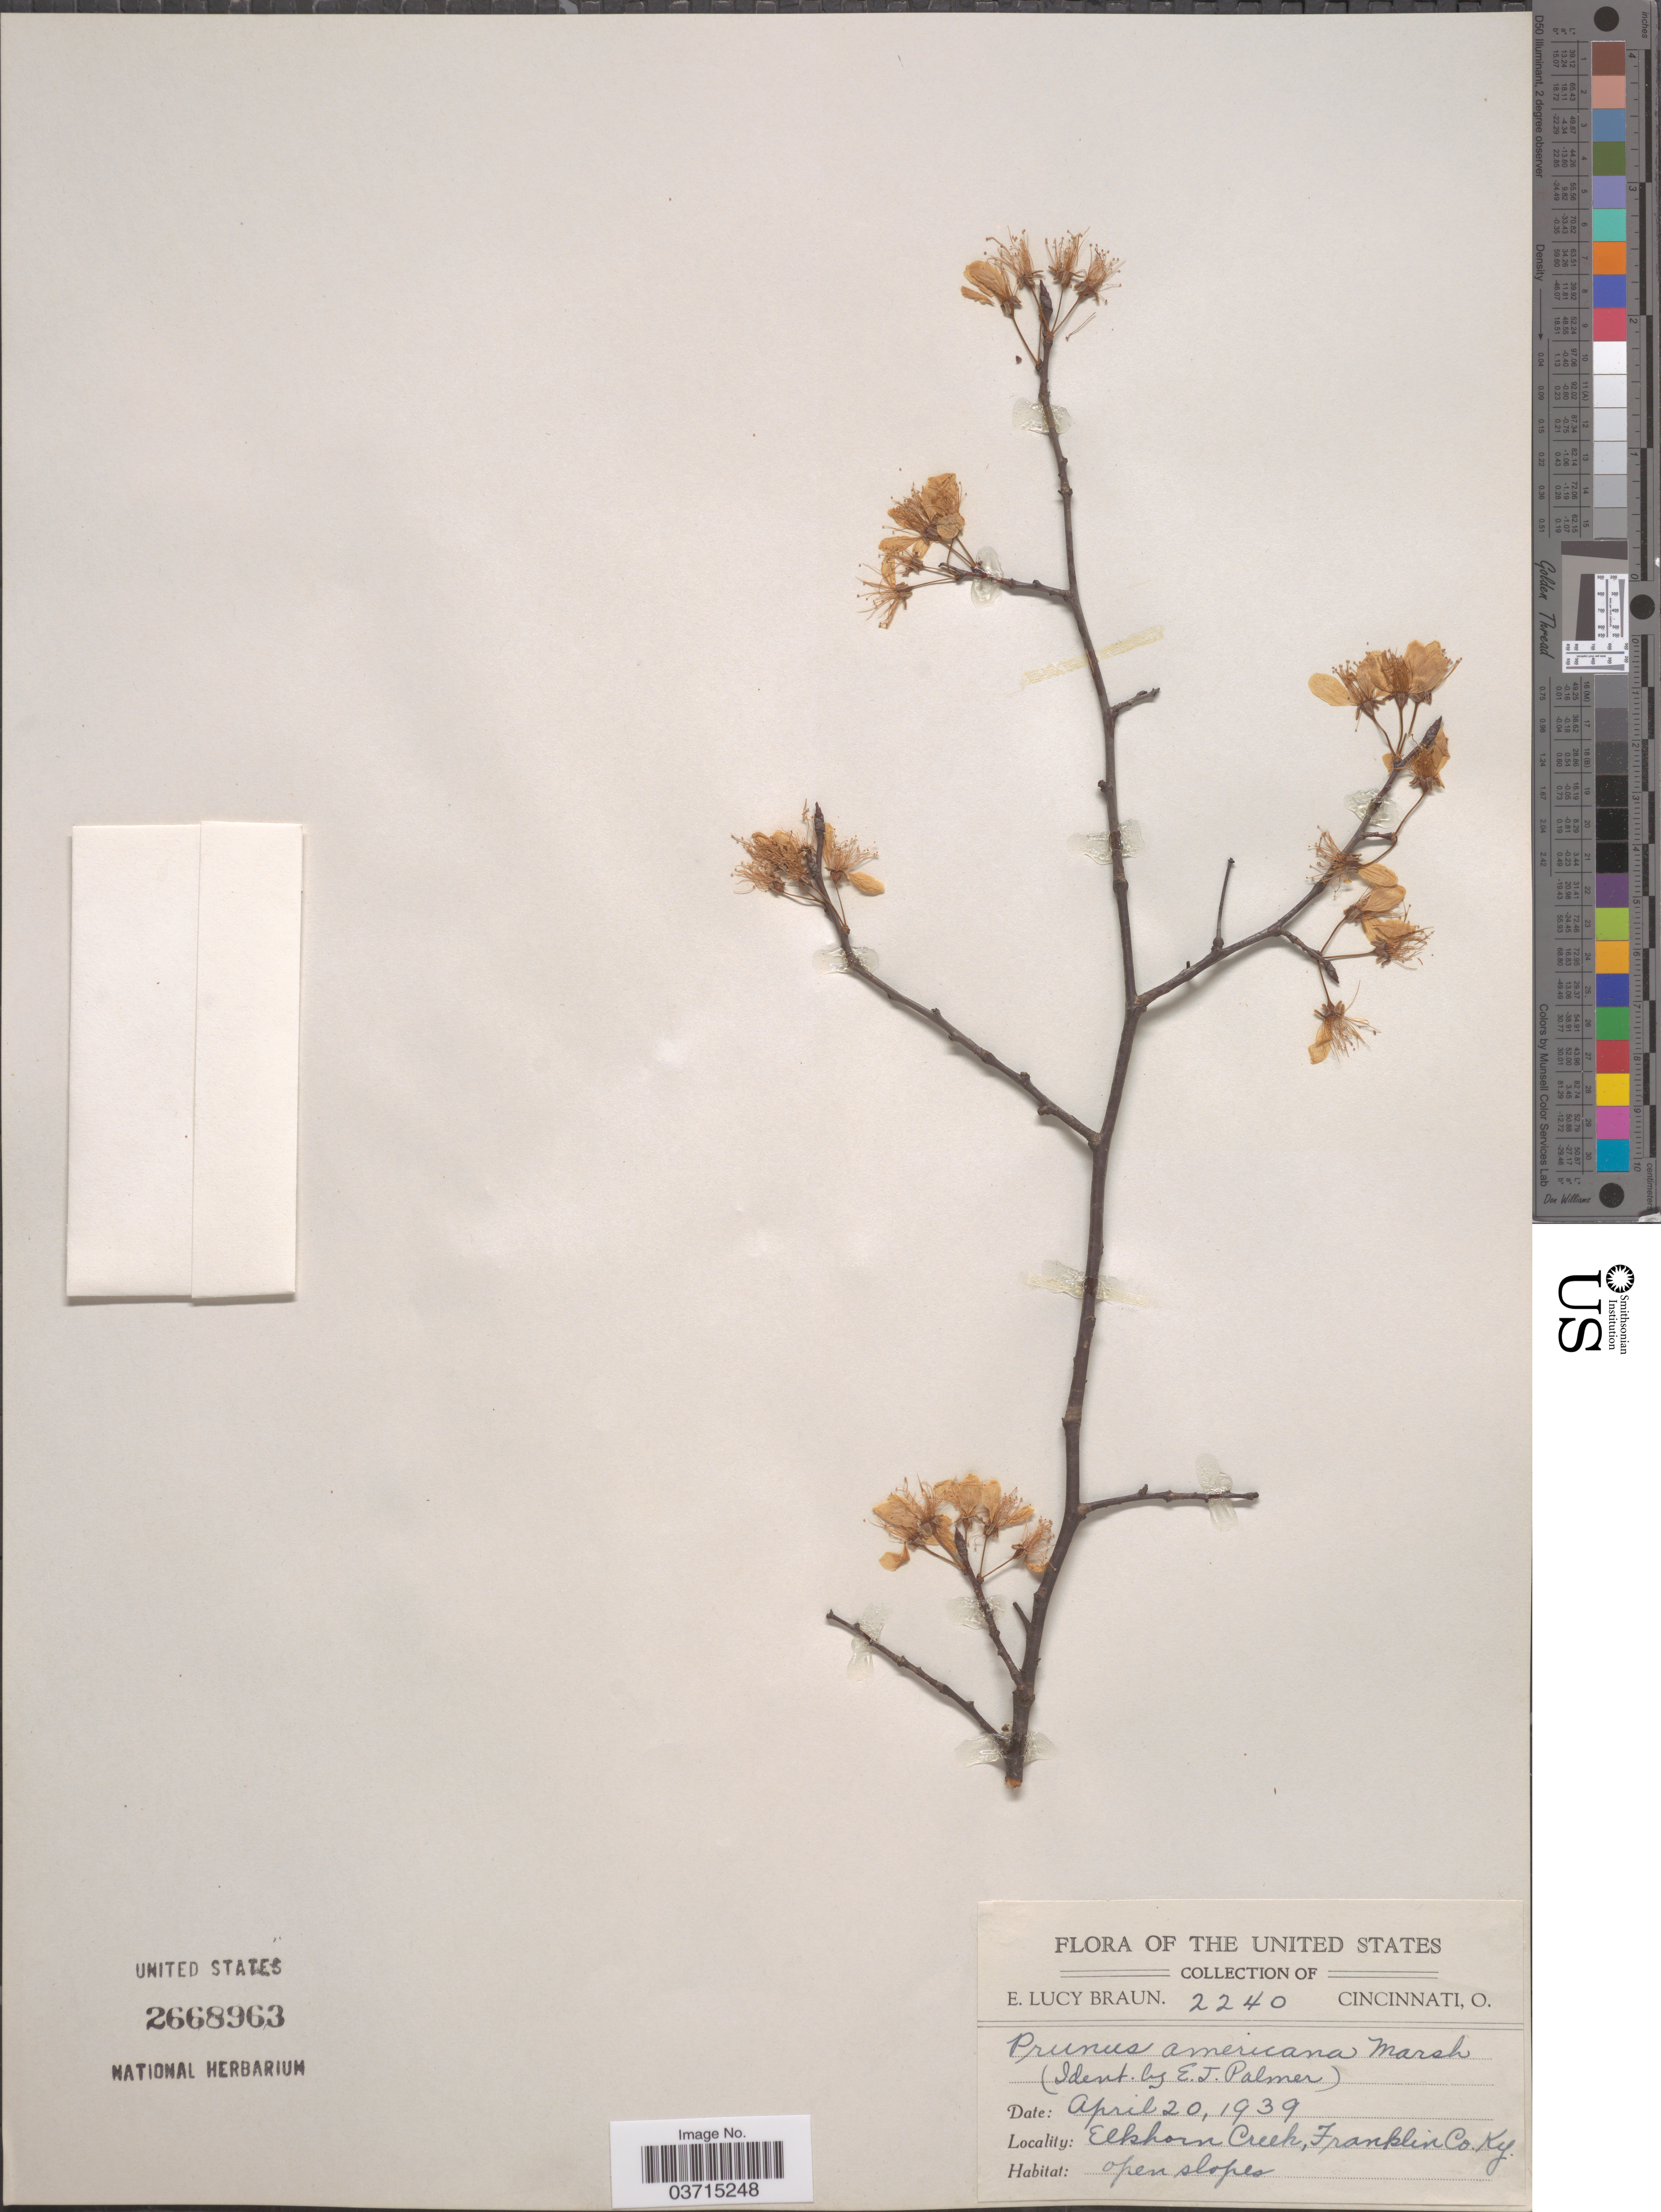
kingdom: Plantae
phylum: Tracheophyta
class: Magnoliopsida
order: Rosales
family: Rosaceae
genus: Prunus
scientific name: Prunus americana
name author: Marshall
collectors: E. L. Braun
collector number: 2240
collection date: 1939-04-20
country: United States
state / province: Kentucky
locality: Elkhorn Creek, Franklin Co.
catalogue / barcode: US 2668963